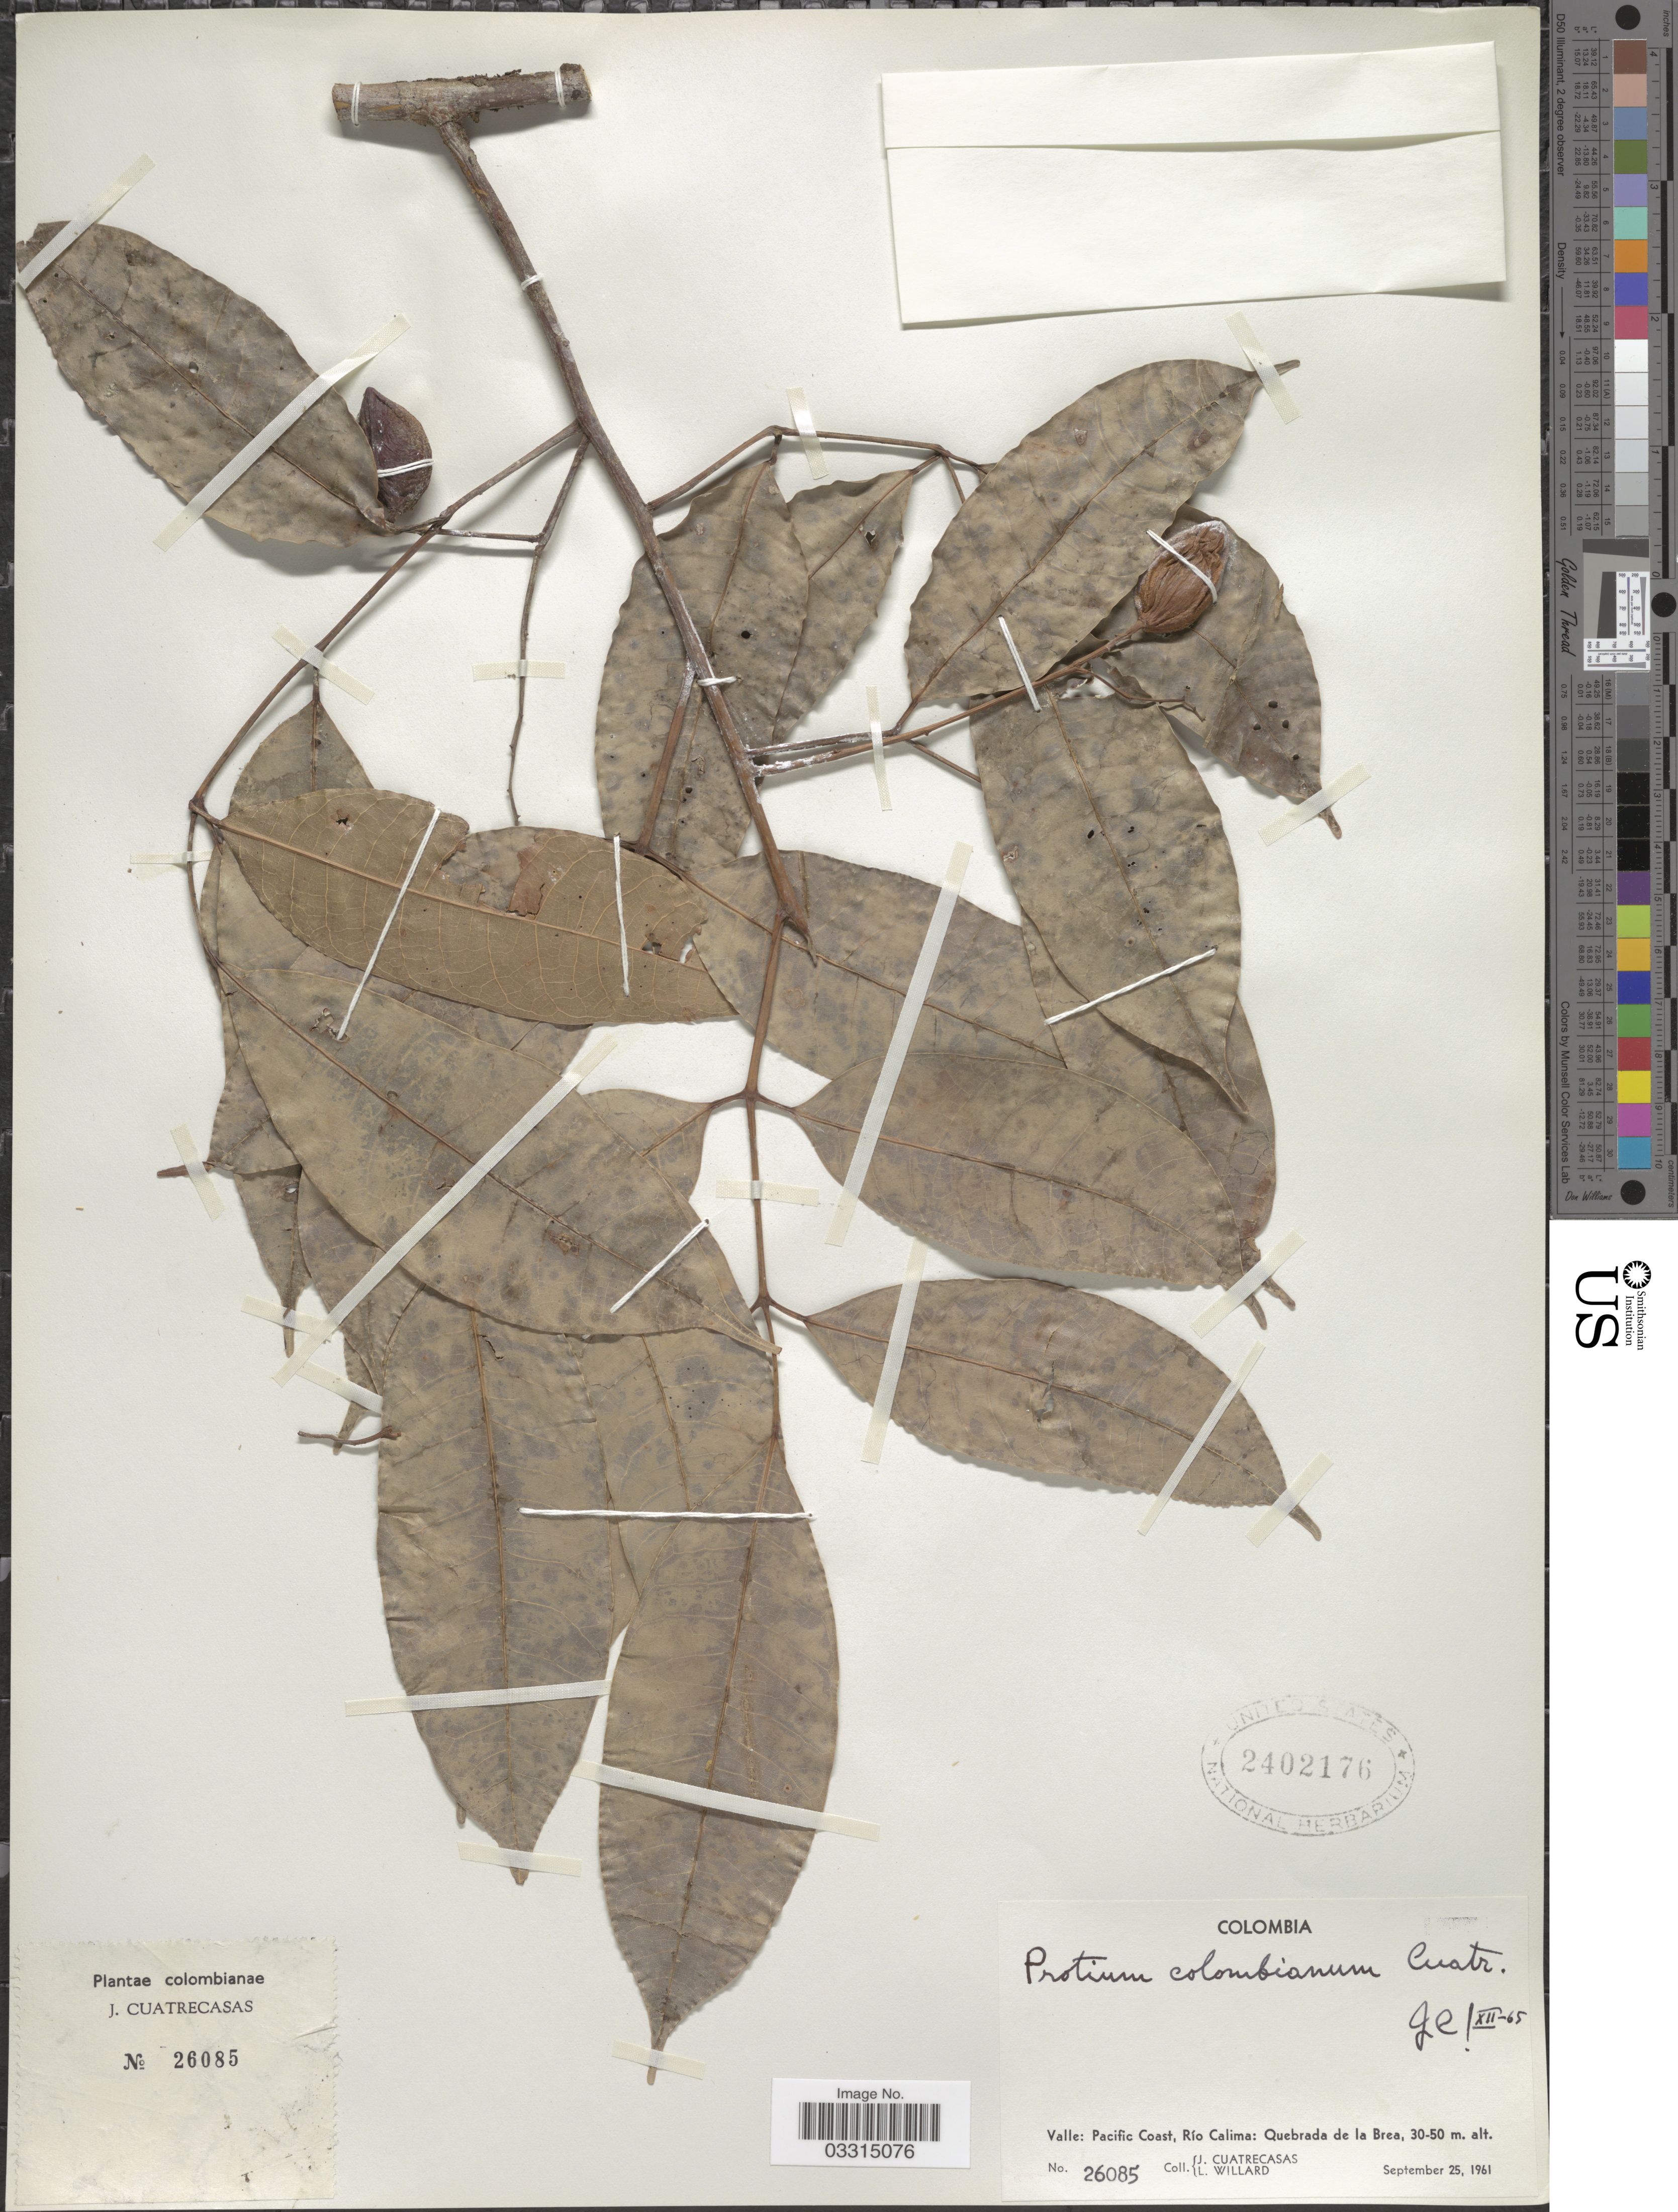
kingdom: Plantae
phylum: Tracheophyta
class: Magnoliopsida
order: Sapindales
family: Burseraceae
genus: Protium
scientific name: Protium colombianum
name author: Cuatrec.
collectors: J. Cuatrecasas & L. Willard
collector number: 26085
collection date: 1961-09-25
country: Colombia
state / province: Valle del Cauca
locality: Valle: Pacific Coast, Río Calima: Quebrada de la Brea.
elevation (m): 30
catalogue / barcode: US 2402176